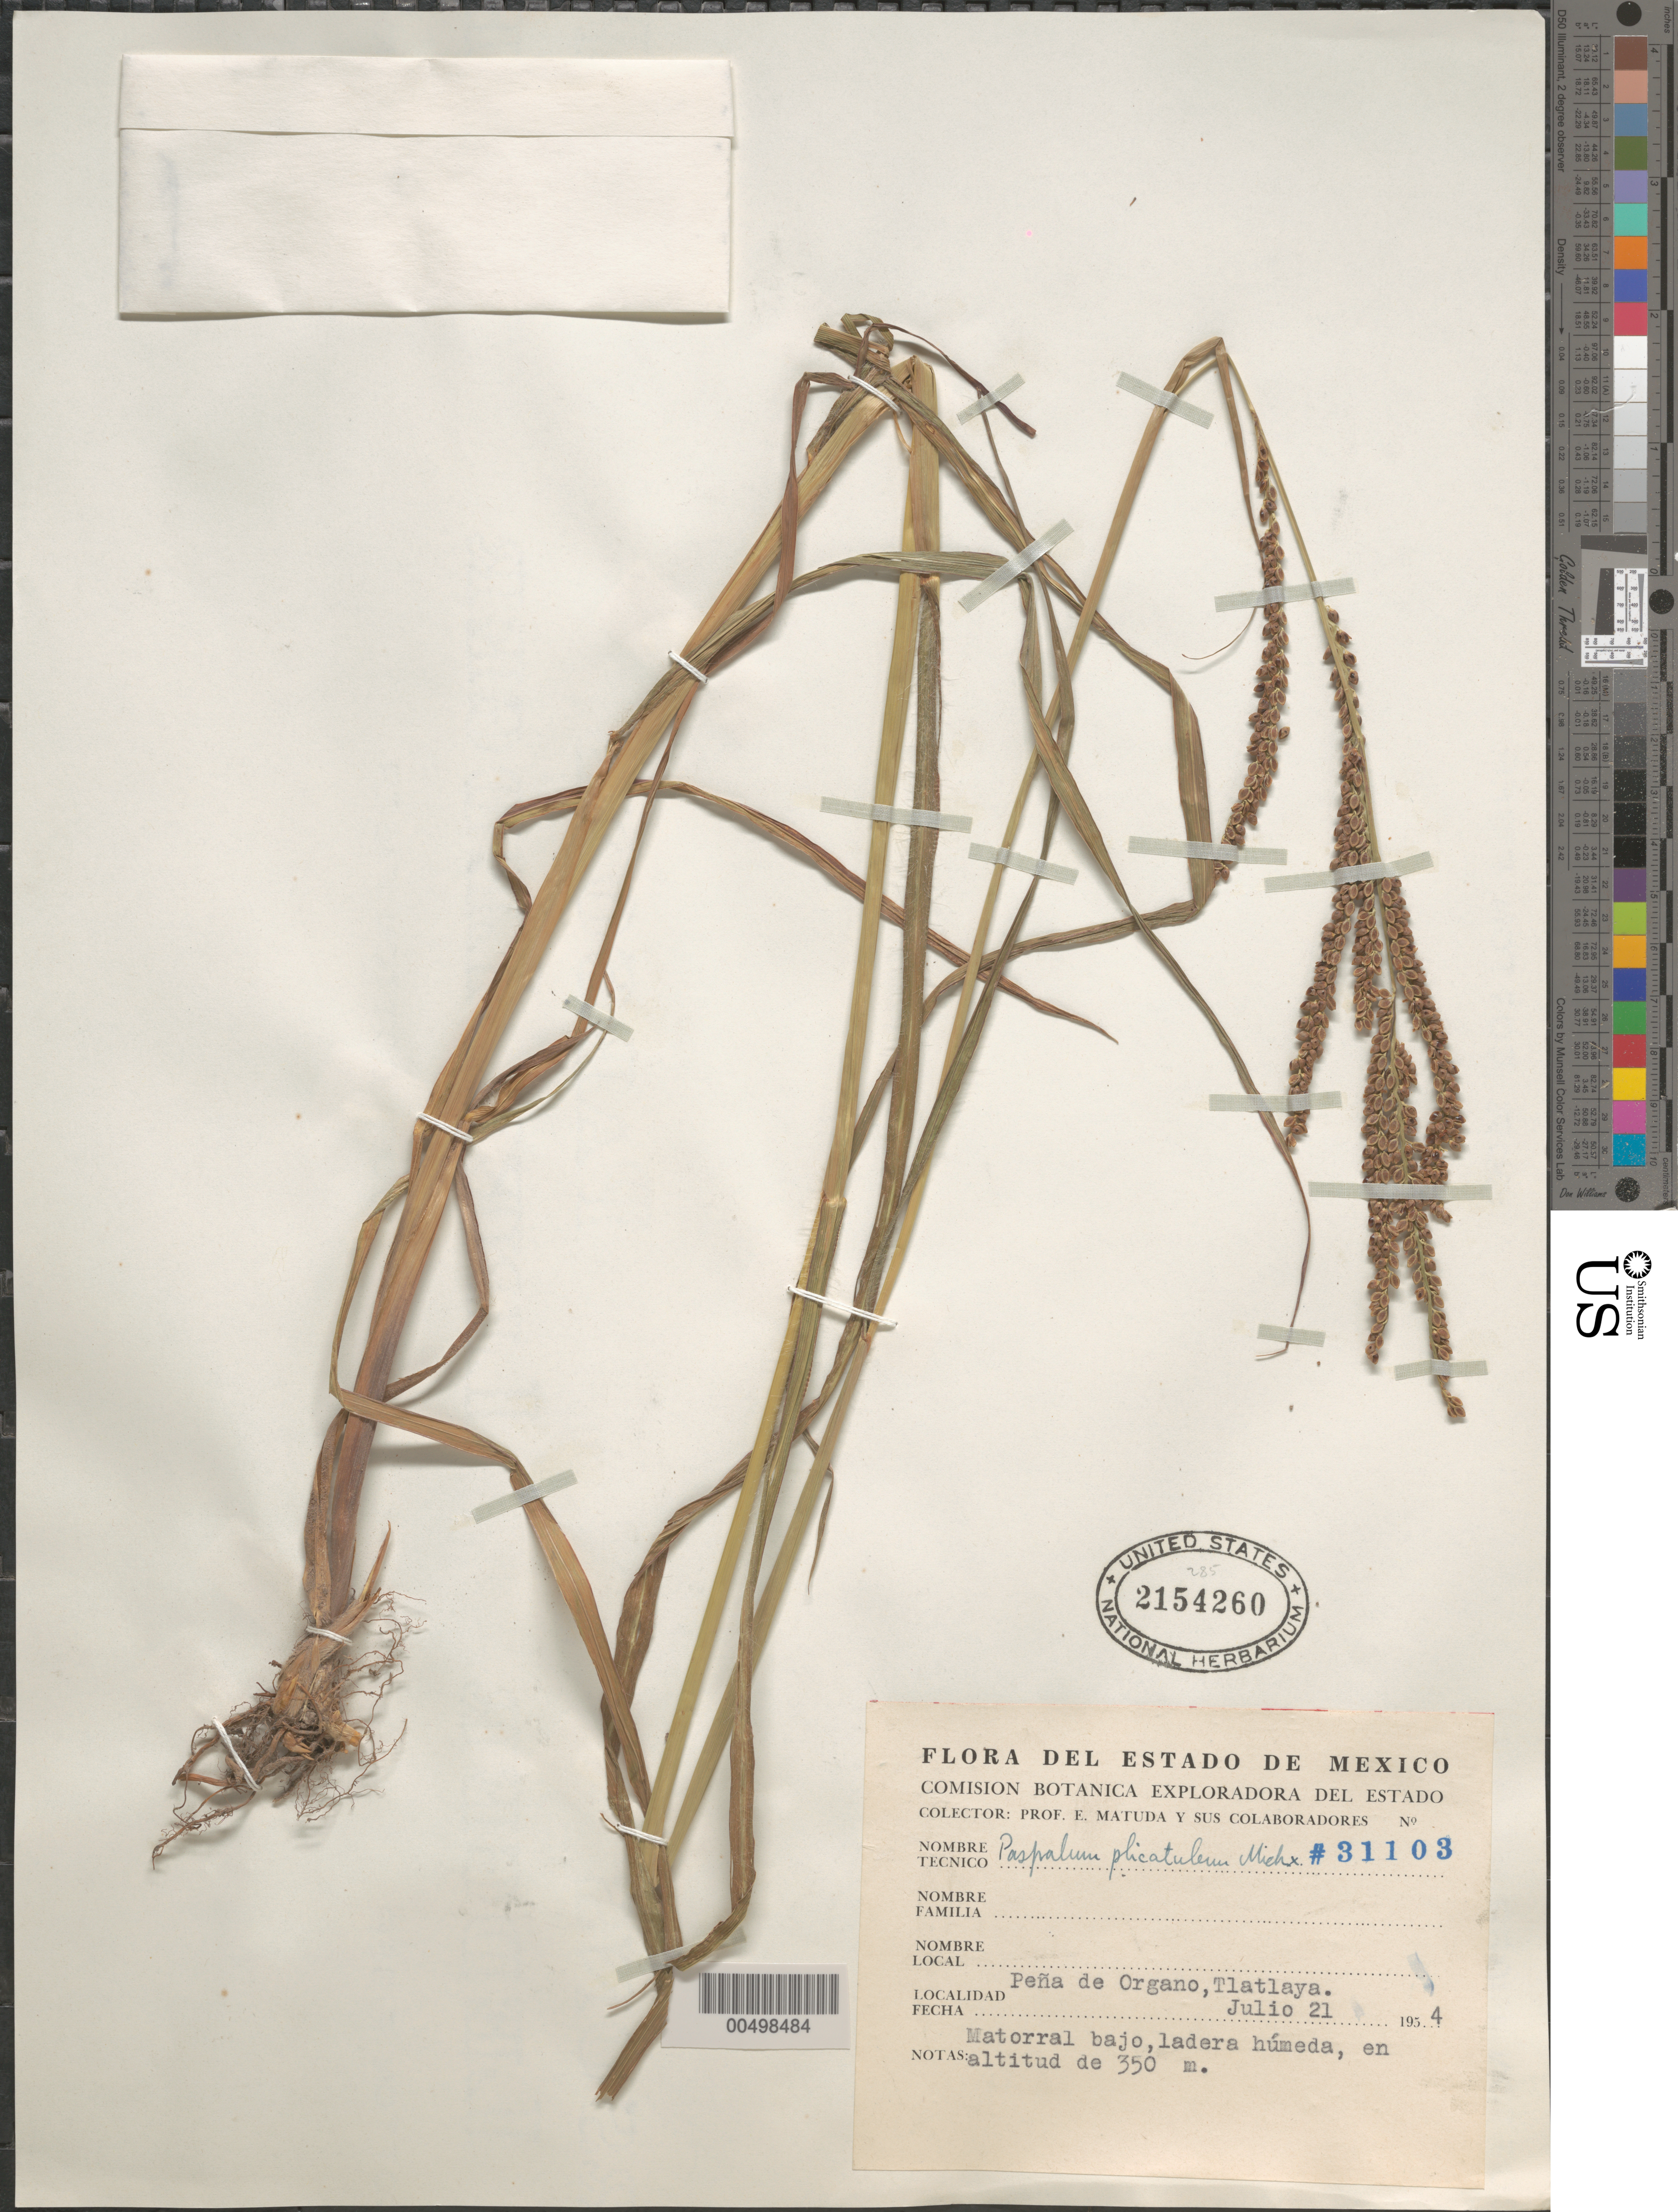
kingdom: Plantae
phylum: Tracheophyta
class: Liliopsida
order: Poales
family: Poaceae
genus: Paspalum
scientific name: Paspalum plicatulum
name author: Michx.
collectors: E. Matuda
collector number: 31103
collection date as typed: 21 Jul 1954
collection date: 1954-07-21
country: Mexico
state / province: México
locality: Peña de Organo, Tlatlaya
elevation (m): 350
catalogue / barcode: US 2154260